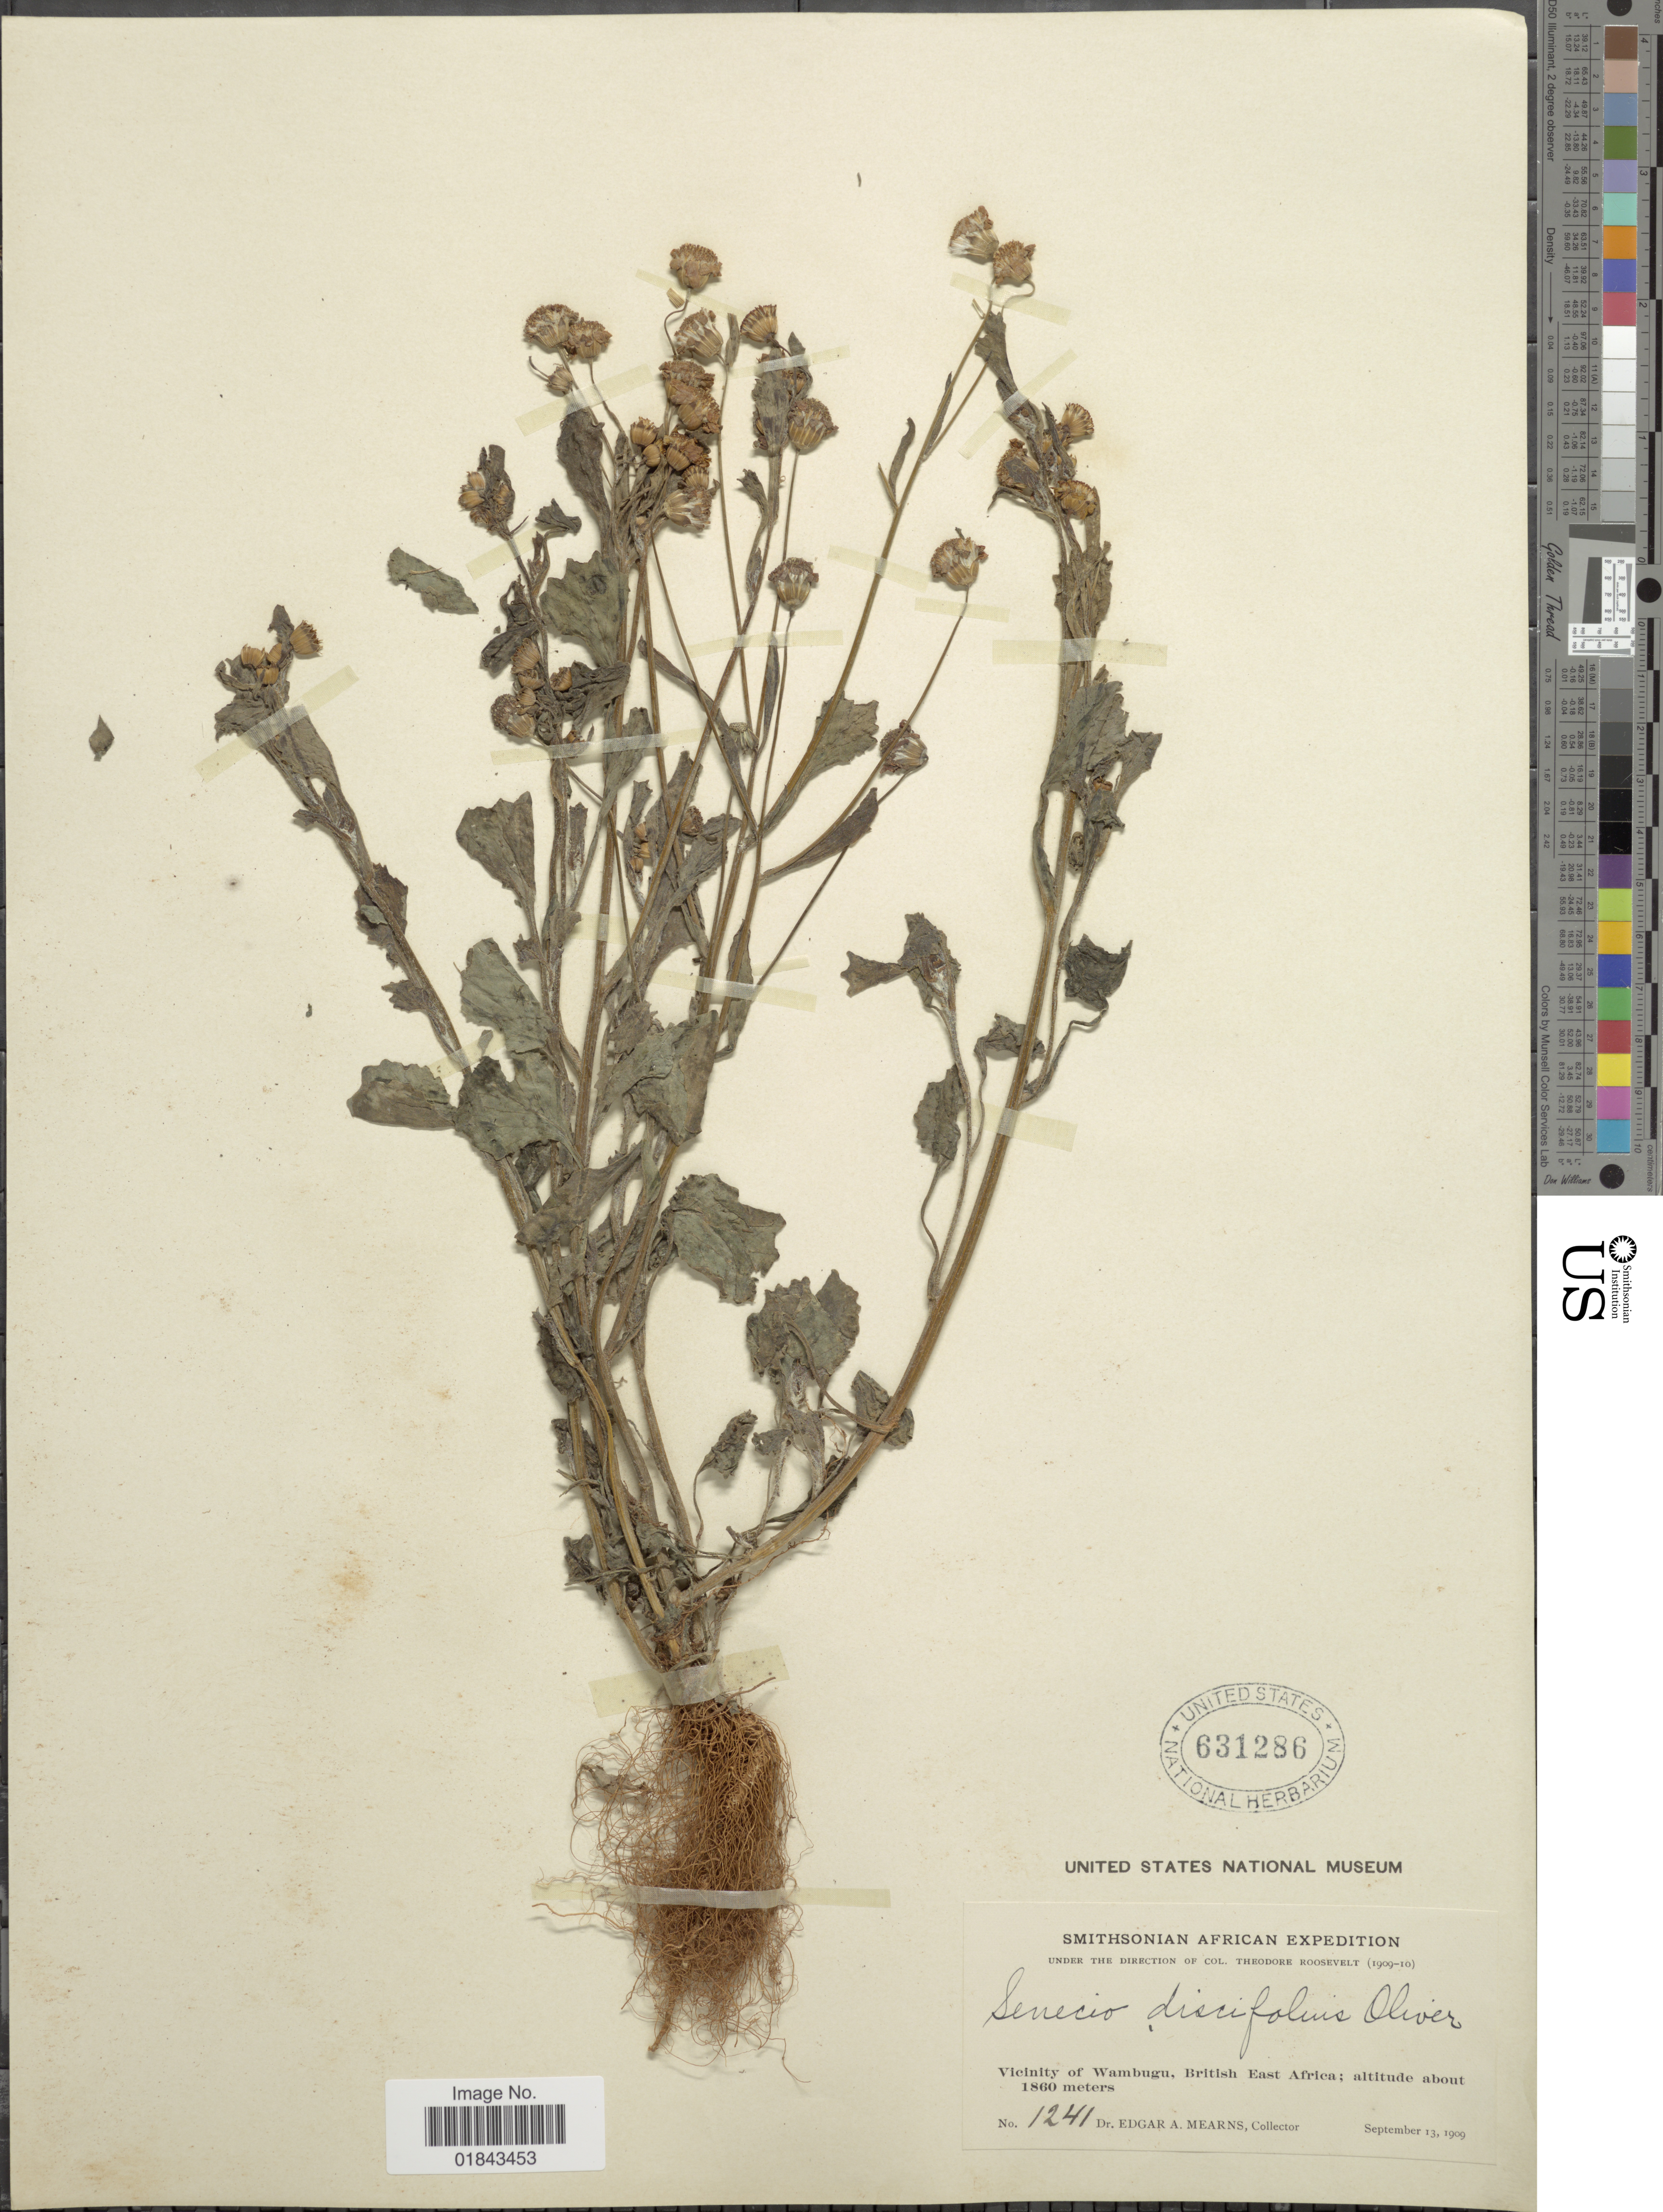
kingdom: Plantae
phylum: Tracheophyta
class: Magnoliopsida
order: Asterales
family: Asteraceae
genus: Emilia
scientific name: Emilia discifolia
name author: (Oliv.) C. Jeffrey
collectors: E. A. Mearns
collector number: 1241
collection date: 1909-09-13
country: Kenya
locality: Vicinity of Wambugu, British East Africa.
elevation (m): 1860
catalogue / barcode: US 631286